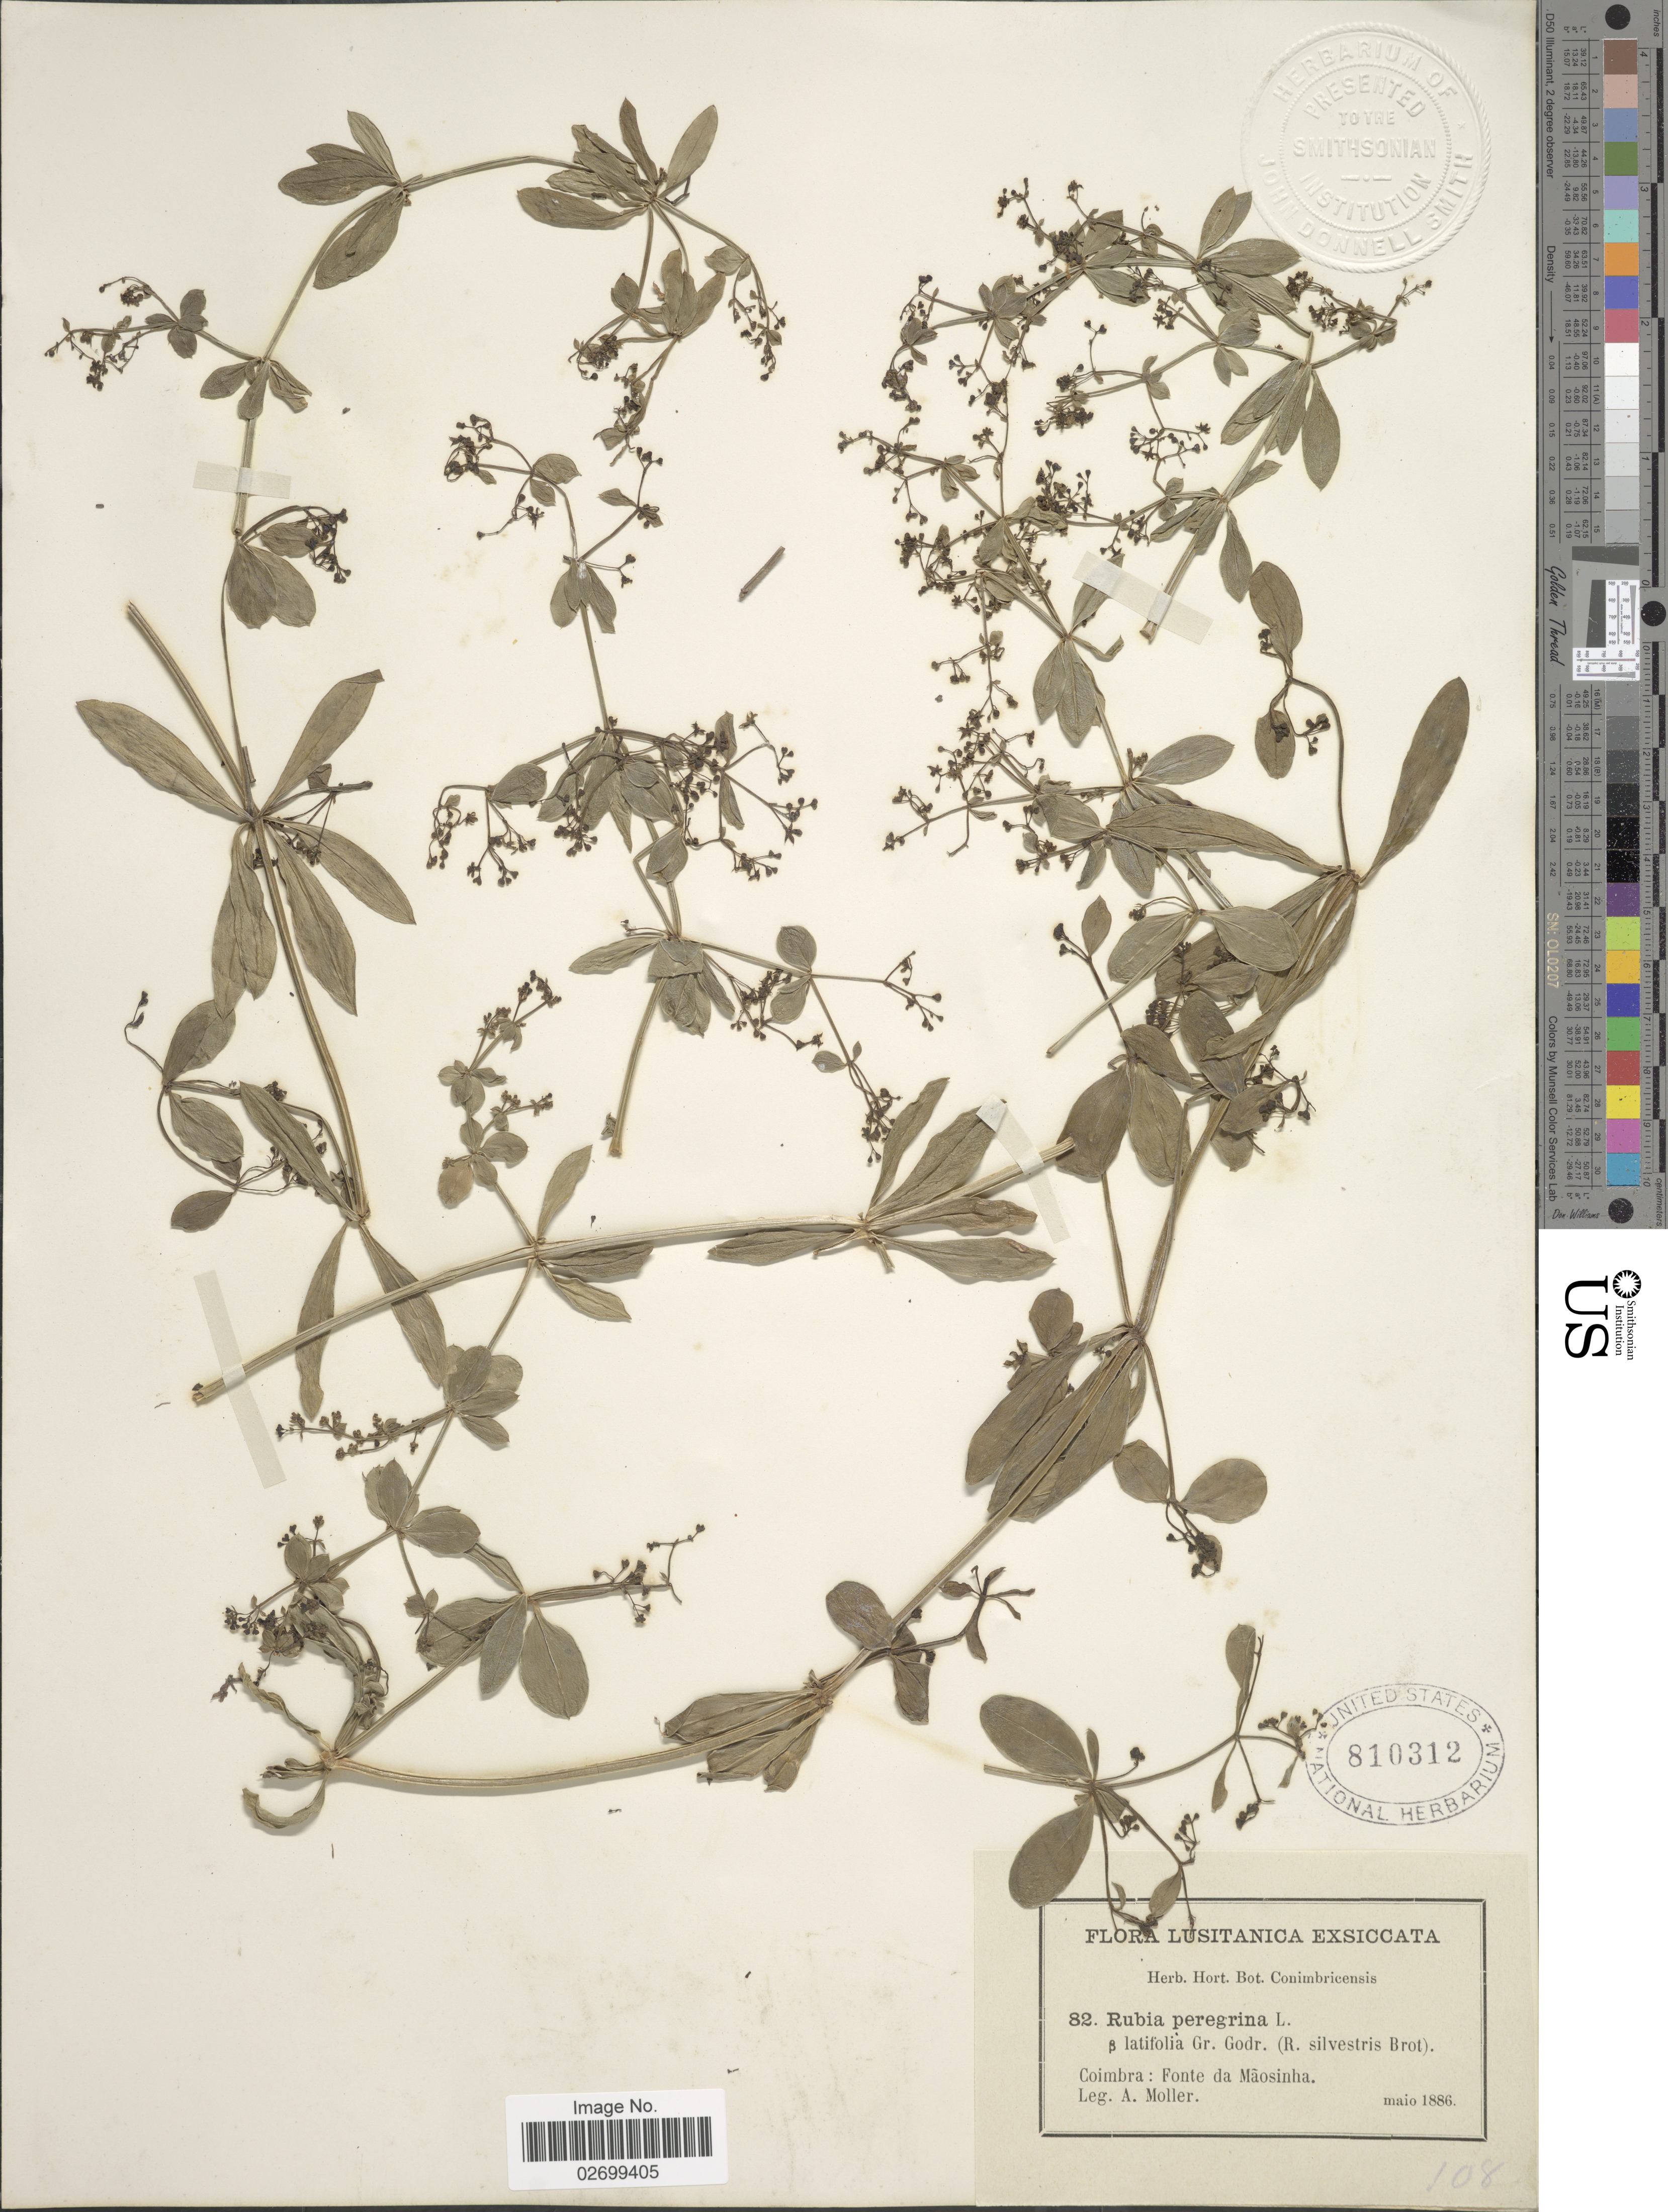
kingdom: Plantae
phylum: Tracheophyta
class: Magnoliopsida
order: Gentianales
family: Rubiaceae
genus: Rubia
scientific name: Rubia peregrina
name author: L.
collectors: A. Moller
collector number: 82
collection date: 1886-05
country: Portugal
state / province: Coimbra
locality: Lusitanica, Fonte da Maosinha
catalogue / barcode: US 810312